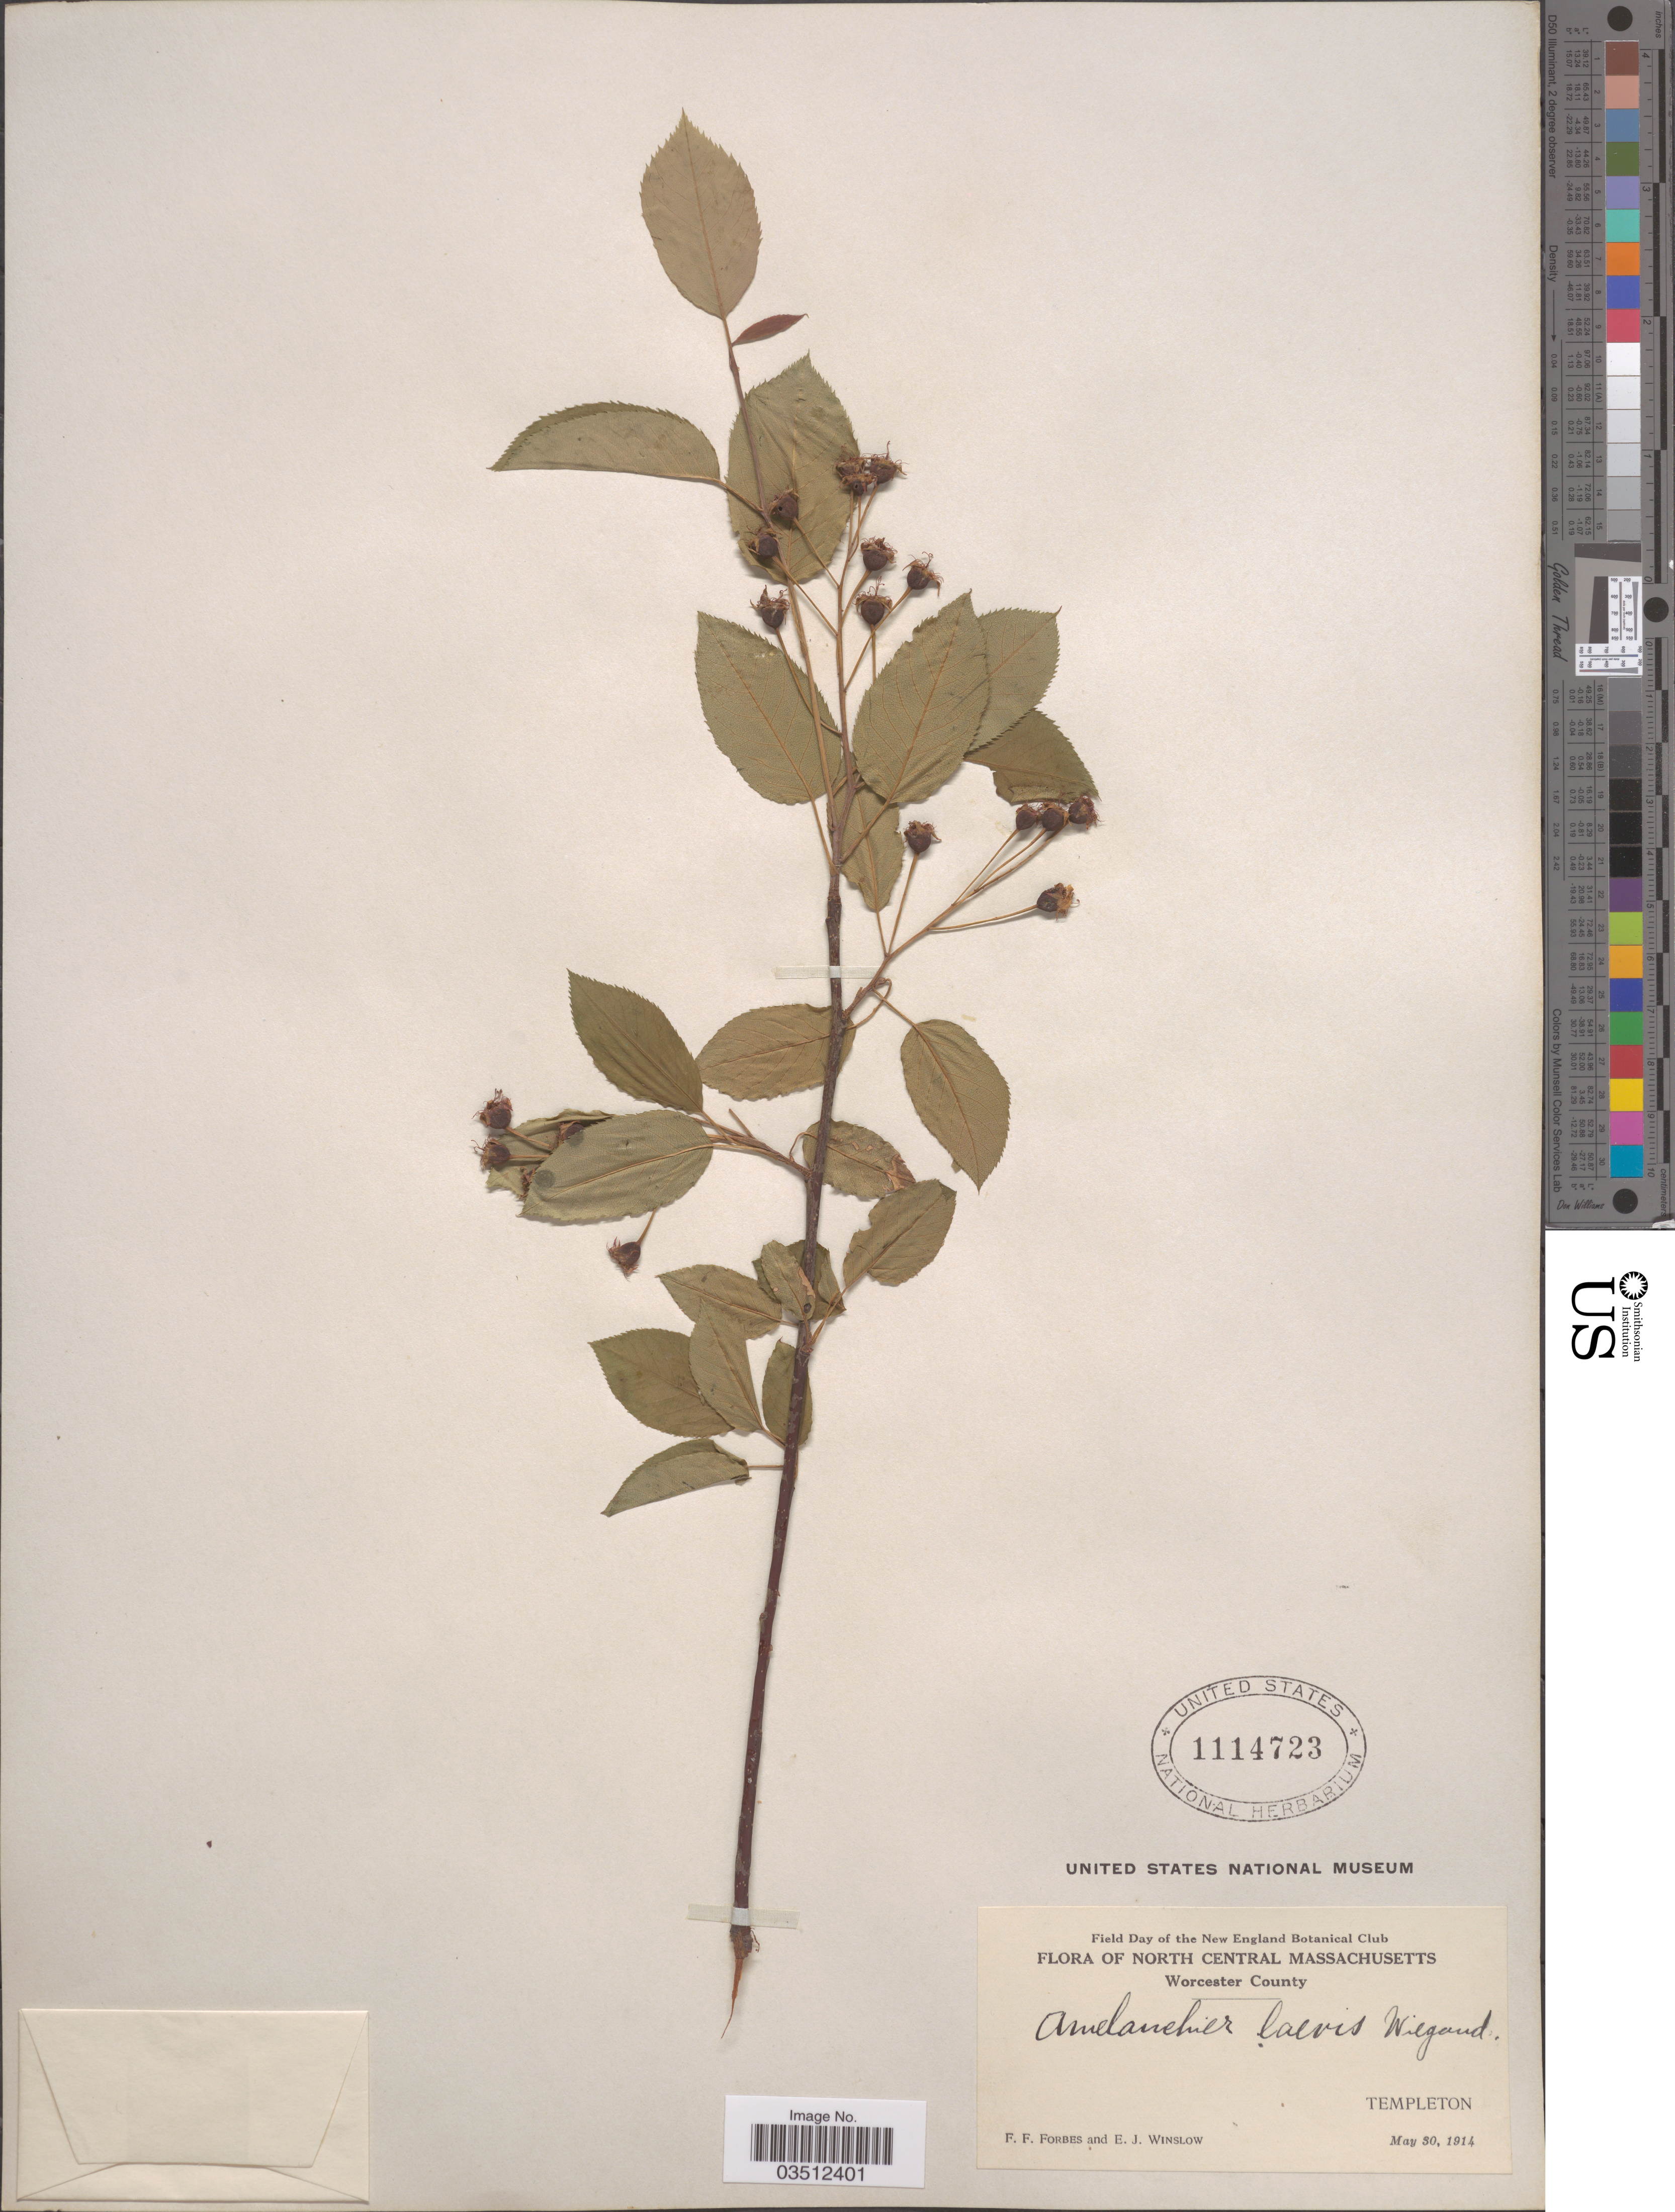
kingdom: Plantae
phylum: Tracheophyta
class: Magnoliopsida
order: Rosales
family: Rosaceae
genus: Amelanchier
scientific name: Amelanchier laevis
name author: Wiegand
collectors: F. Forbes & E. Winslow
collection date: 1914-05-30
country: United States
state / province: Massachusetts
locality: North Central Massachusetts. Worcester County. Templeton.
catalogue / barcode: US 1114723